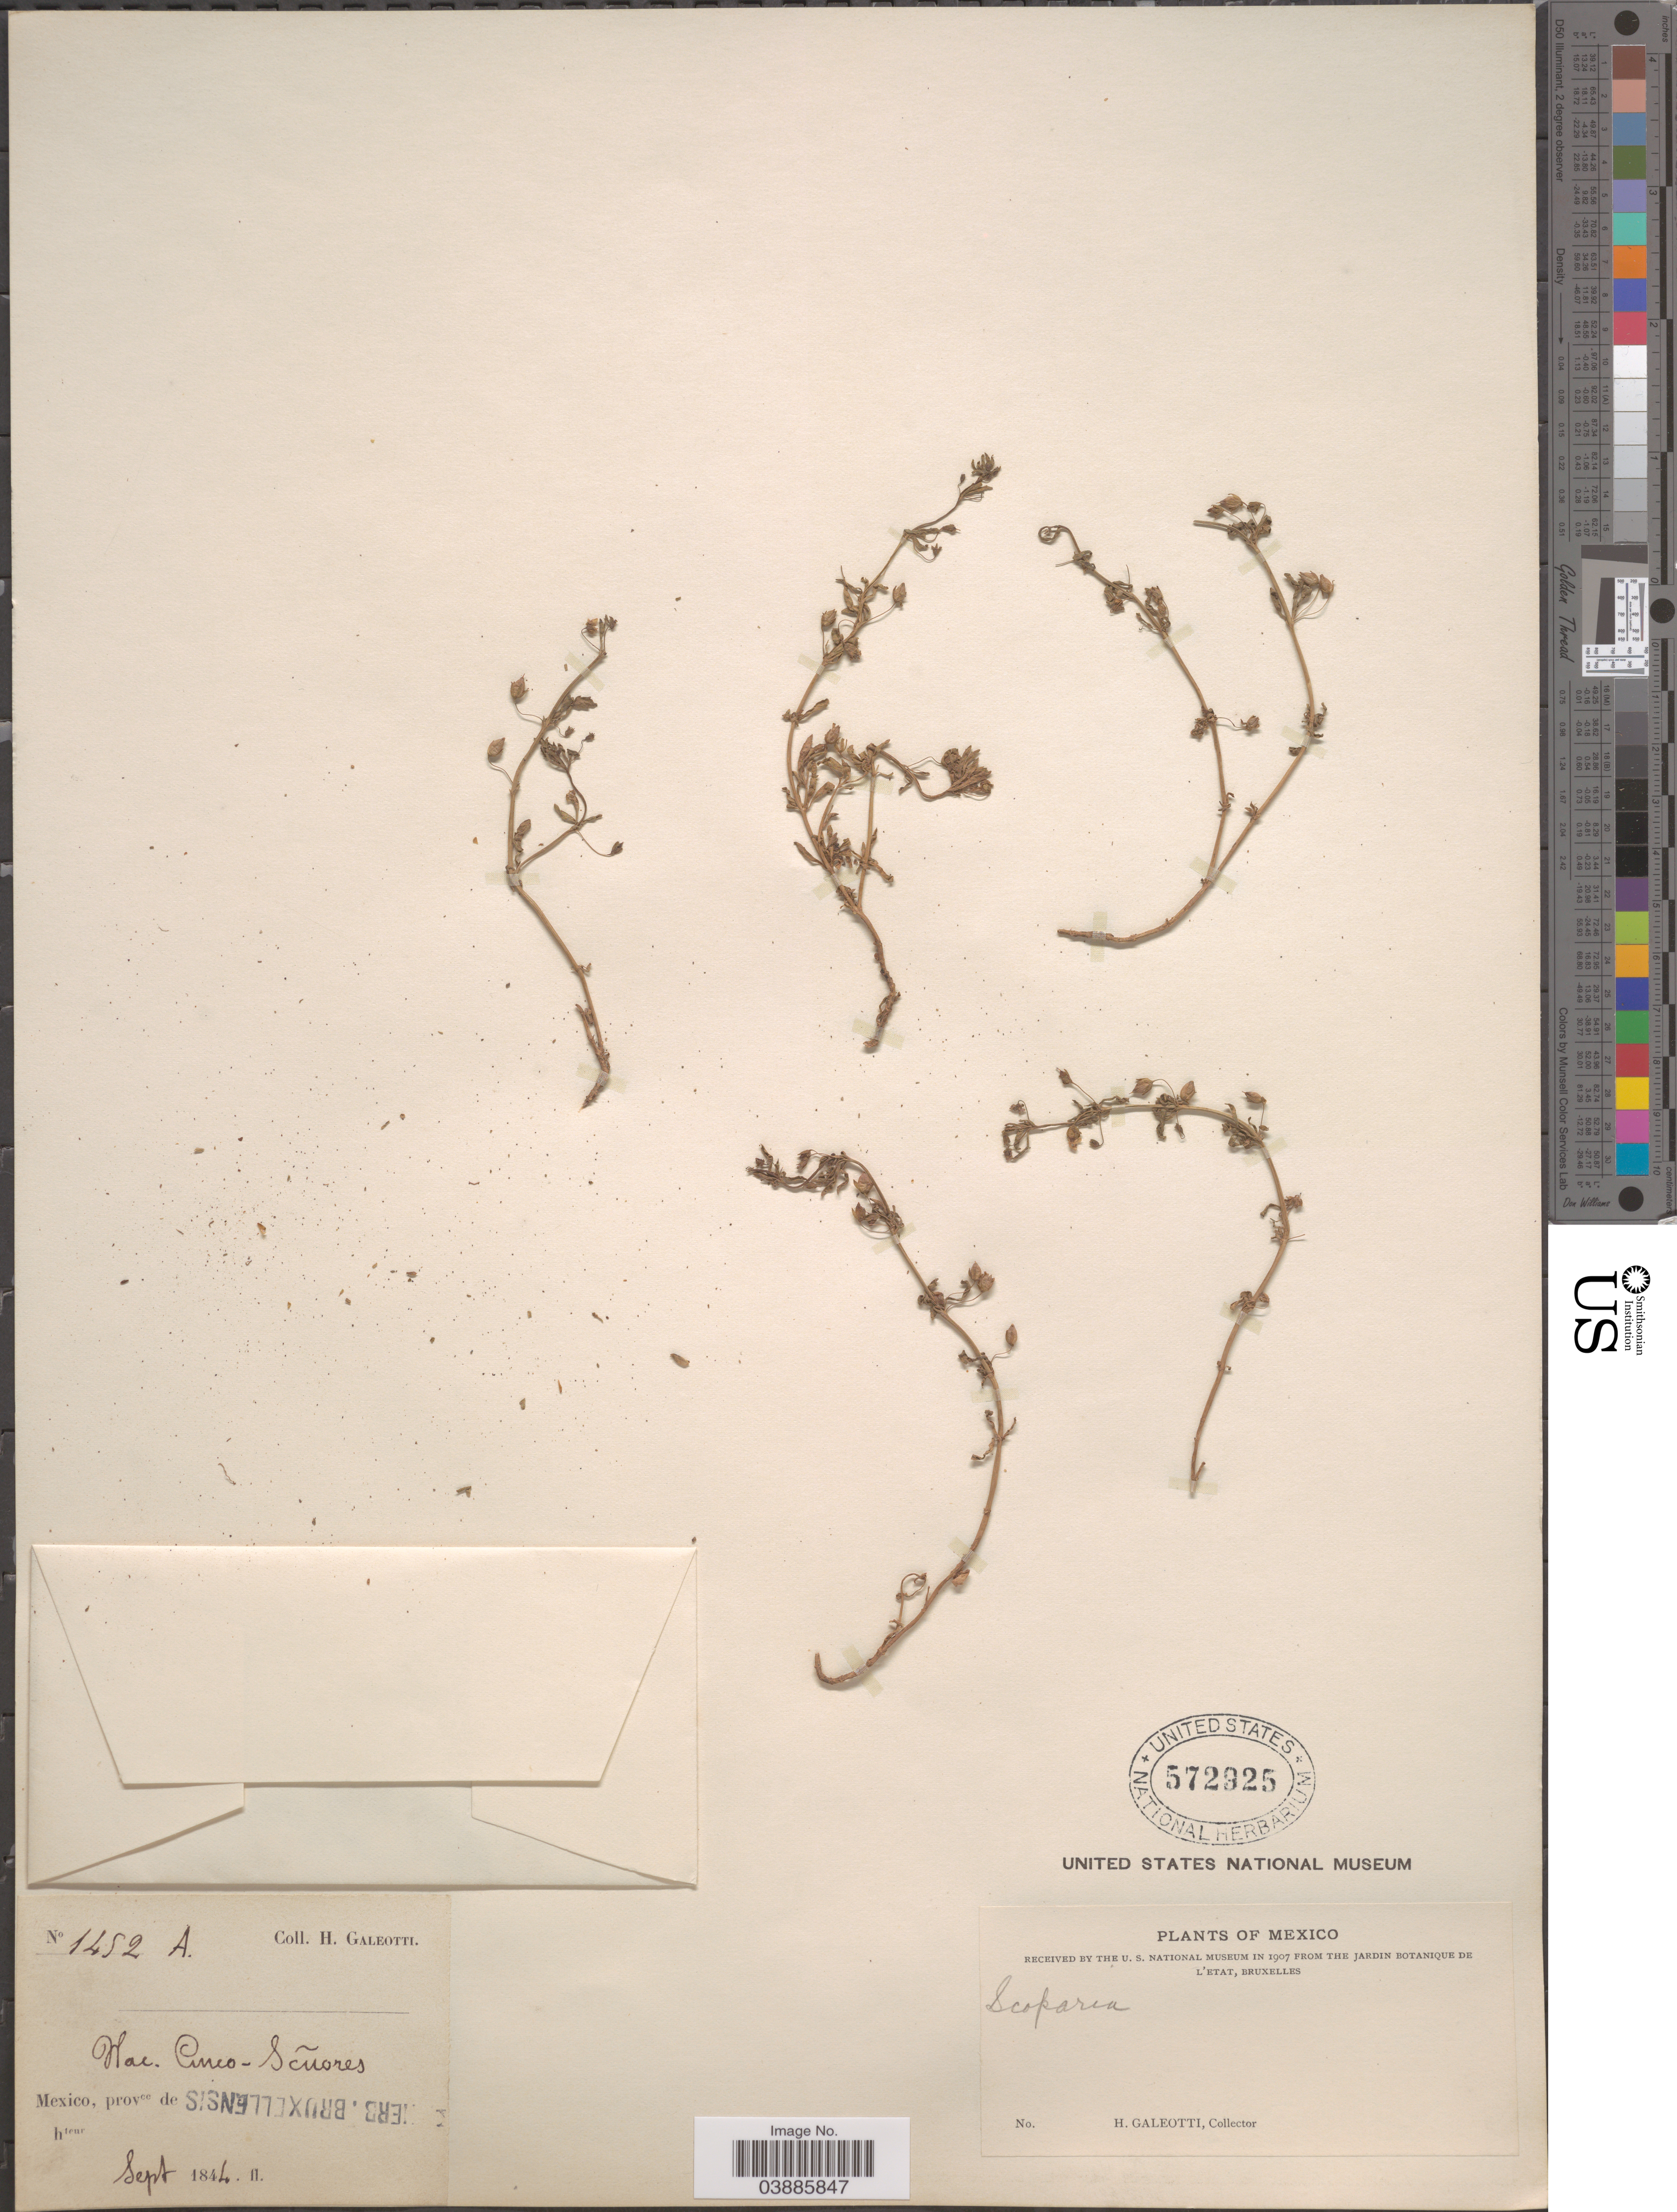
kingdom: Plantae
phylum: Tracheophyta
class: Magnoliopsida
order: Lamiales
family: Plantaginaceae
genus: Scoparia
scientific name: Scoparia annua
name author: Cham. ex Schltdl.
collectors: H. G. Galeotti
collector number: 1452A*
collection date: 1844-09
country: Mexico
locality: Hac. Cinco-Señores.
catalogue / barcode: US 572925